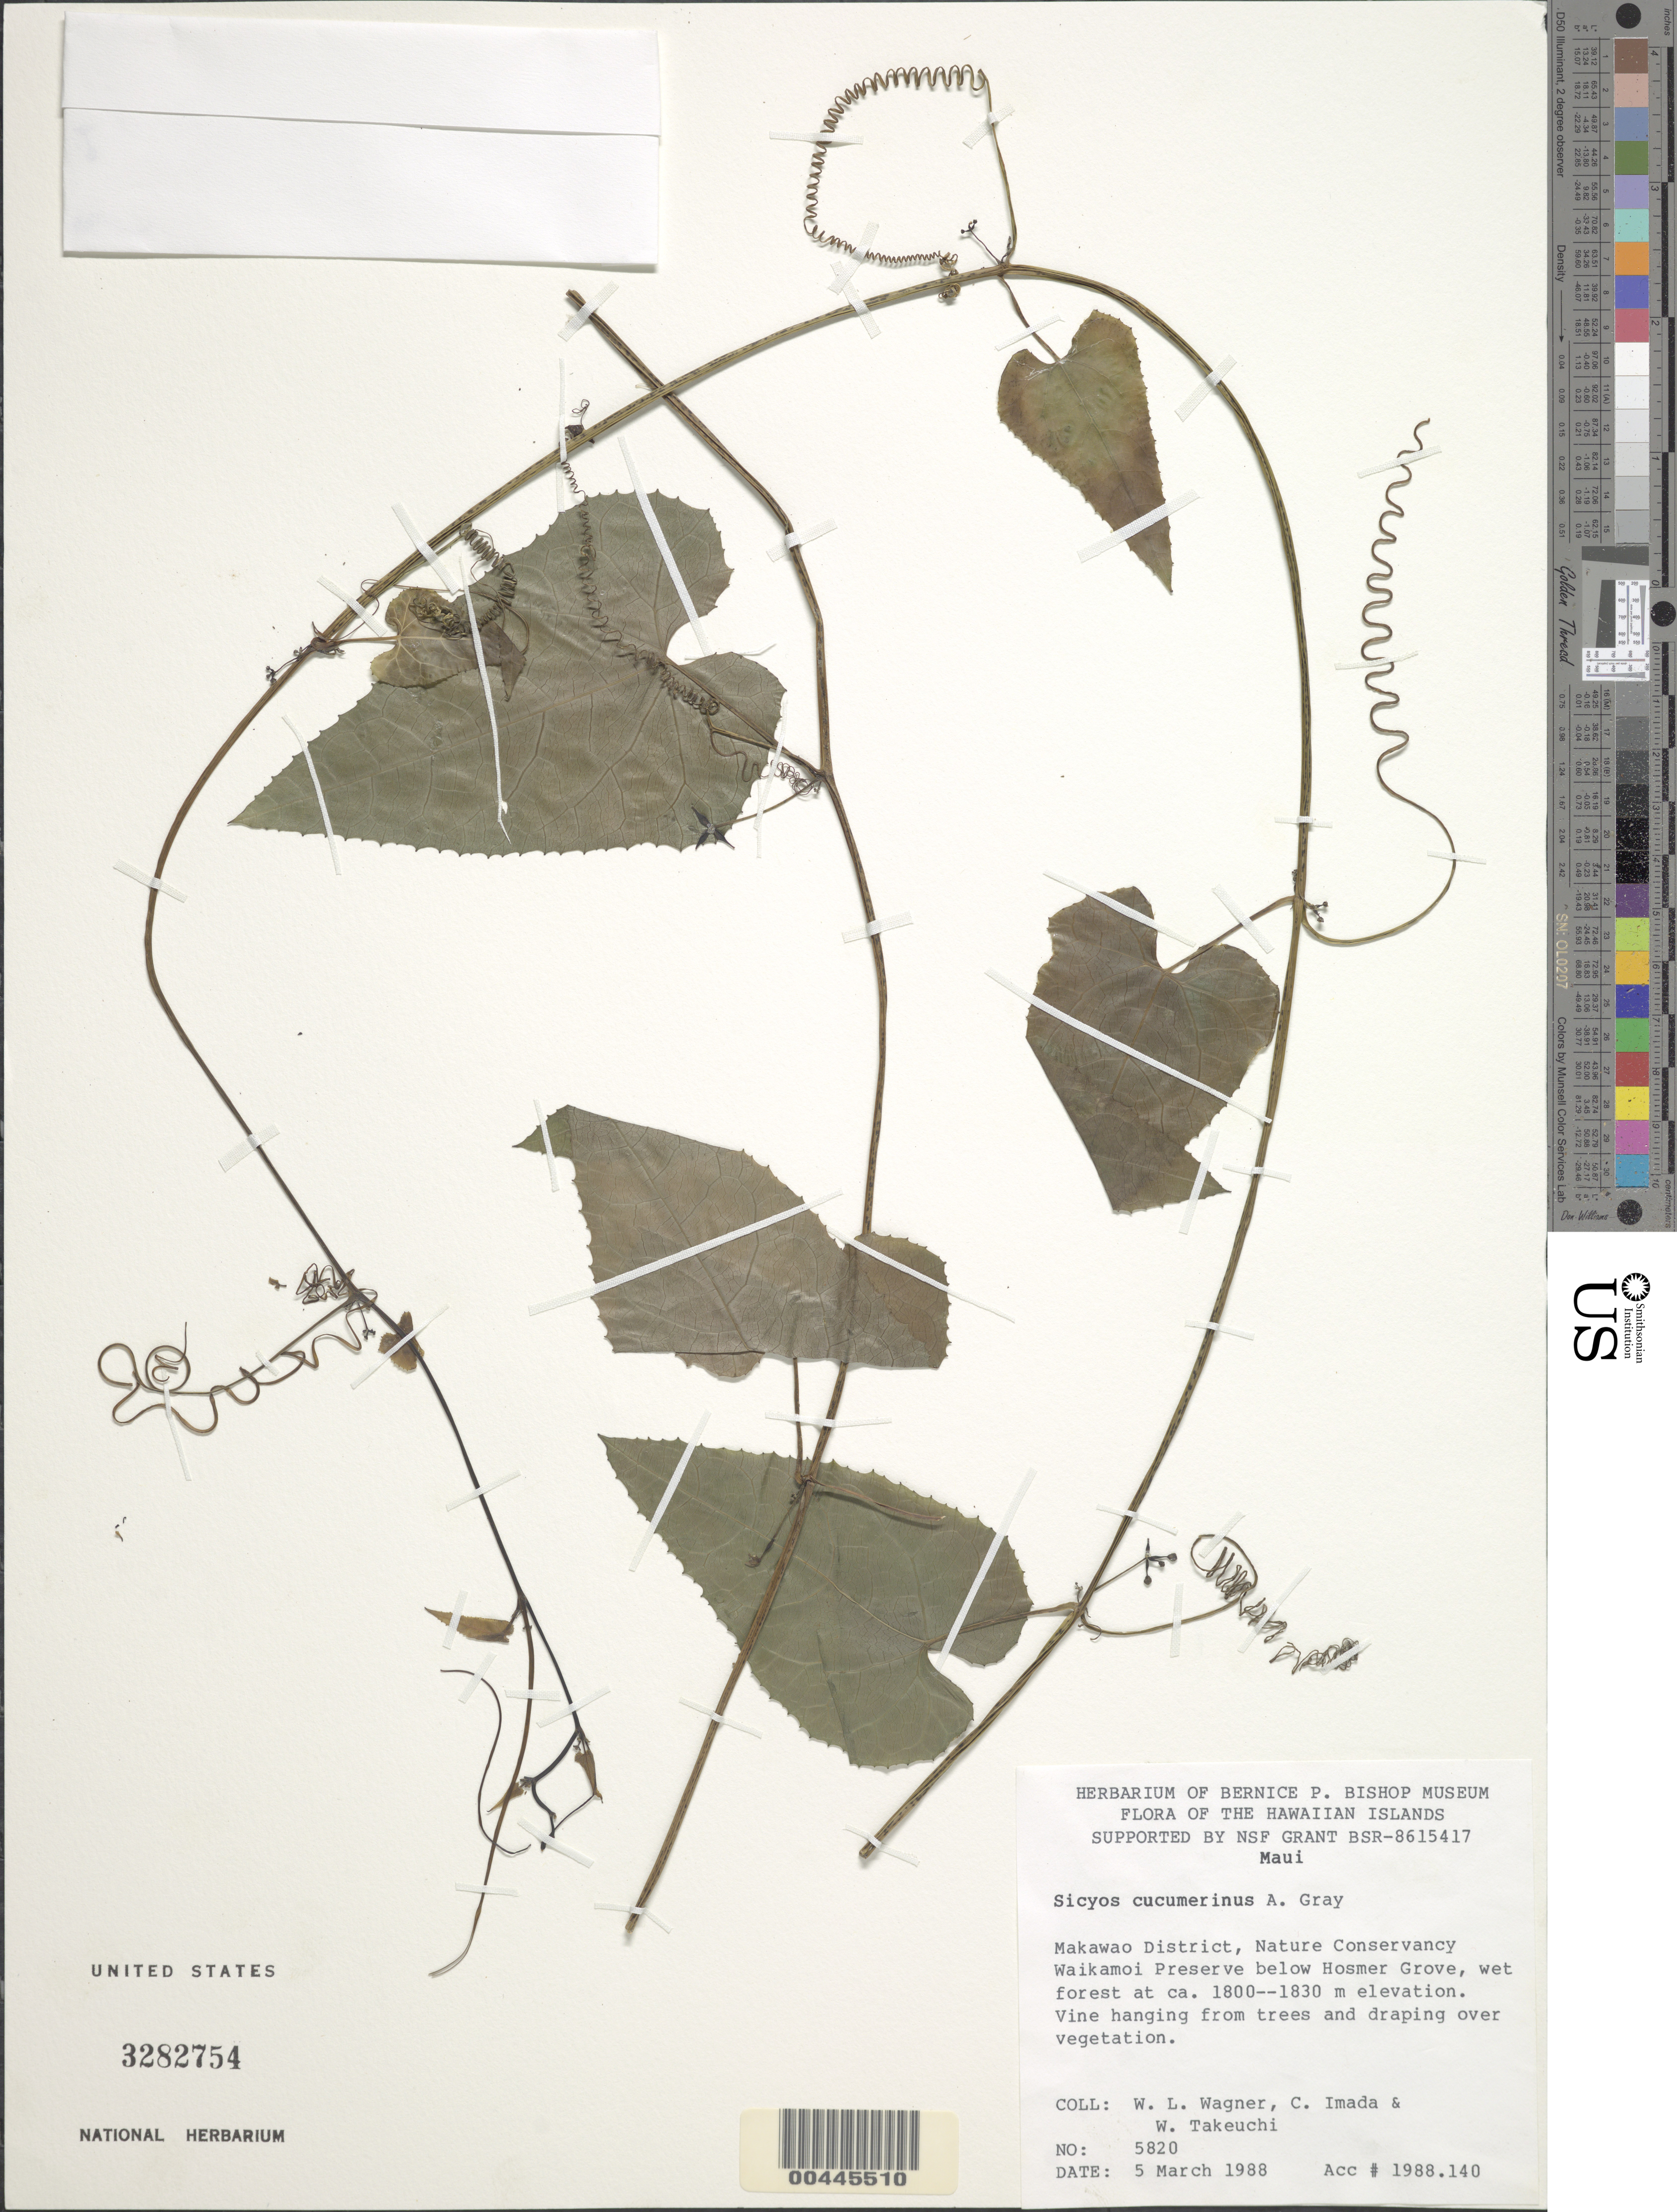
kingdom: Plantae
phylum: Tracheophyta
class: Magnoliopsida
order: Cucurbitales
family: Cucurbitaceae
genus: Sicyos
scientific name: Sicyos cucumerinus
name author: A. Gray in Wilkes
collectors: W. L. Wagner, C. Imada & W. N. Takeuchi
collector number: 5820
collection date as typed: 5 Mar 1988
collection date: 1988-03-05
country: United States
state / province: Hawaii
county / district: Maui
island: Maui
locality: Makawao Dist., Nature Conservancy Waikamoi Preserve below Hosmer Grove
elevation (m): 1800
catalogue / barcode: US 3282754